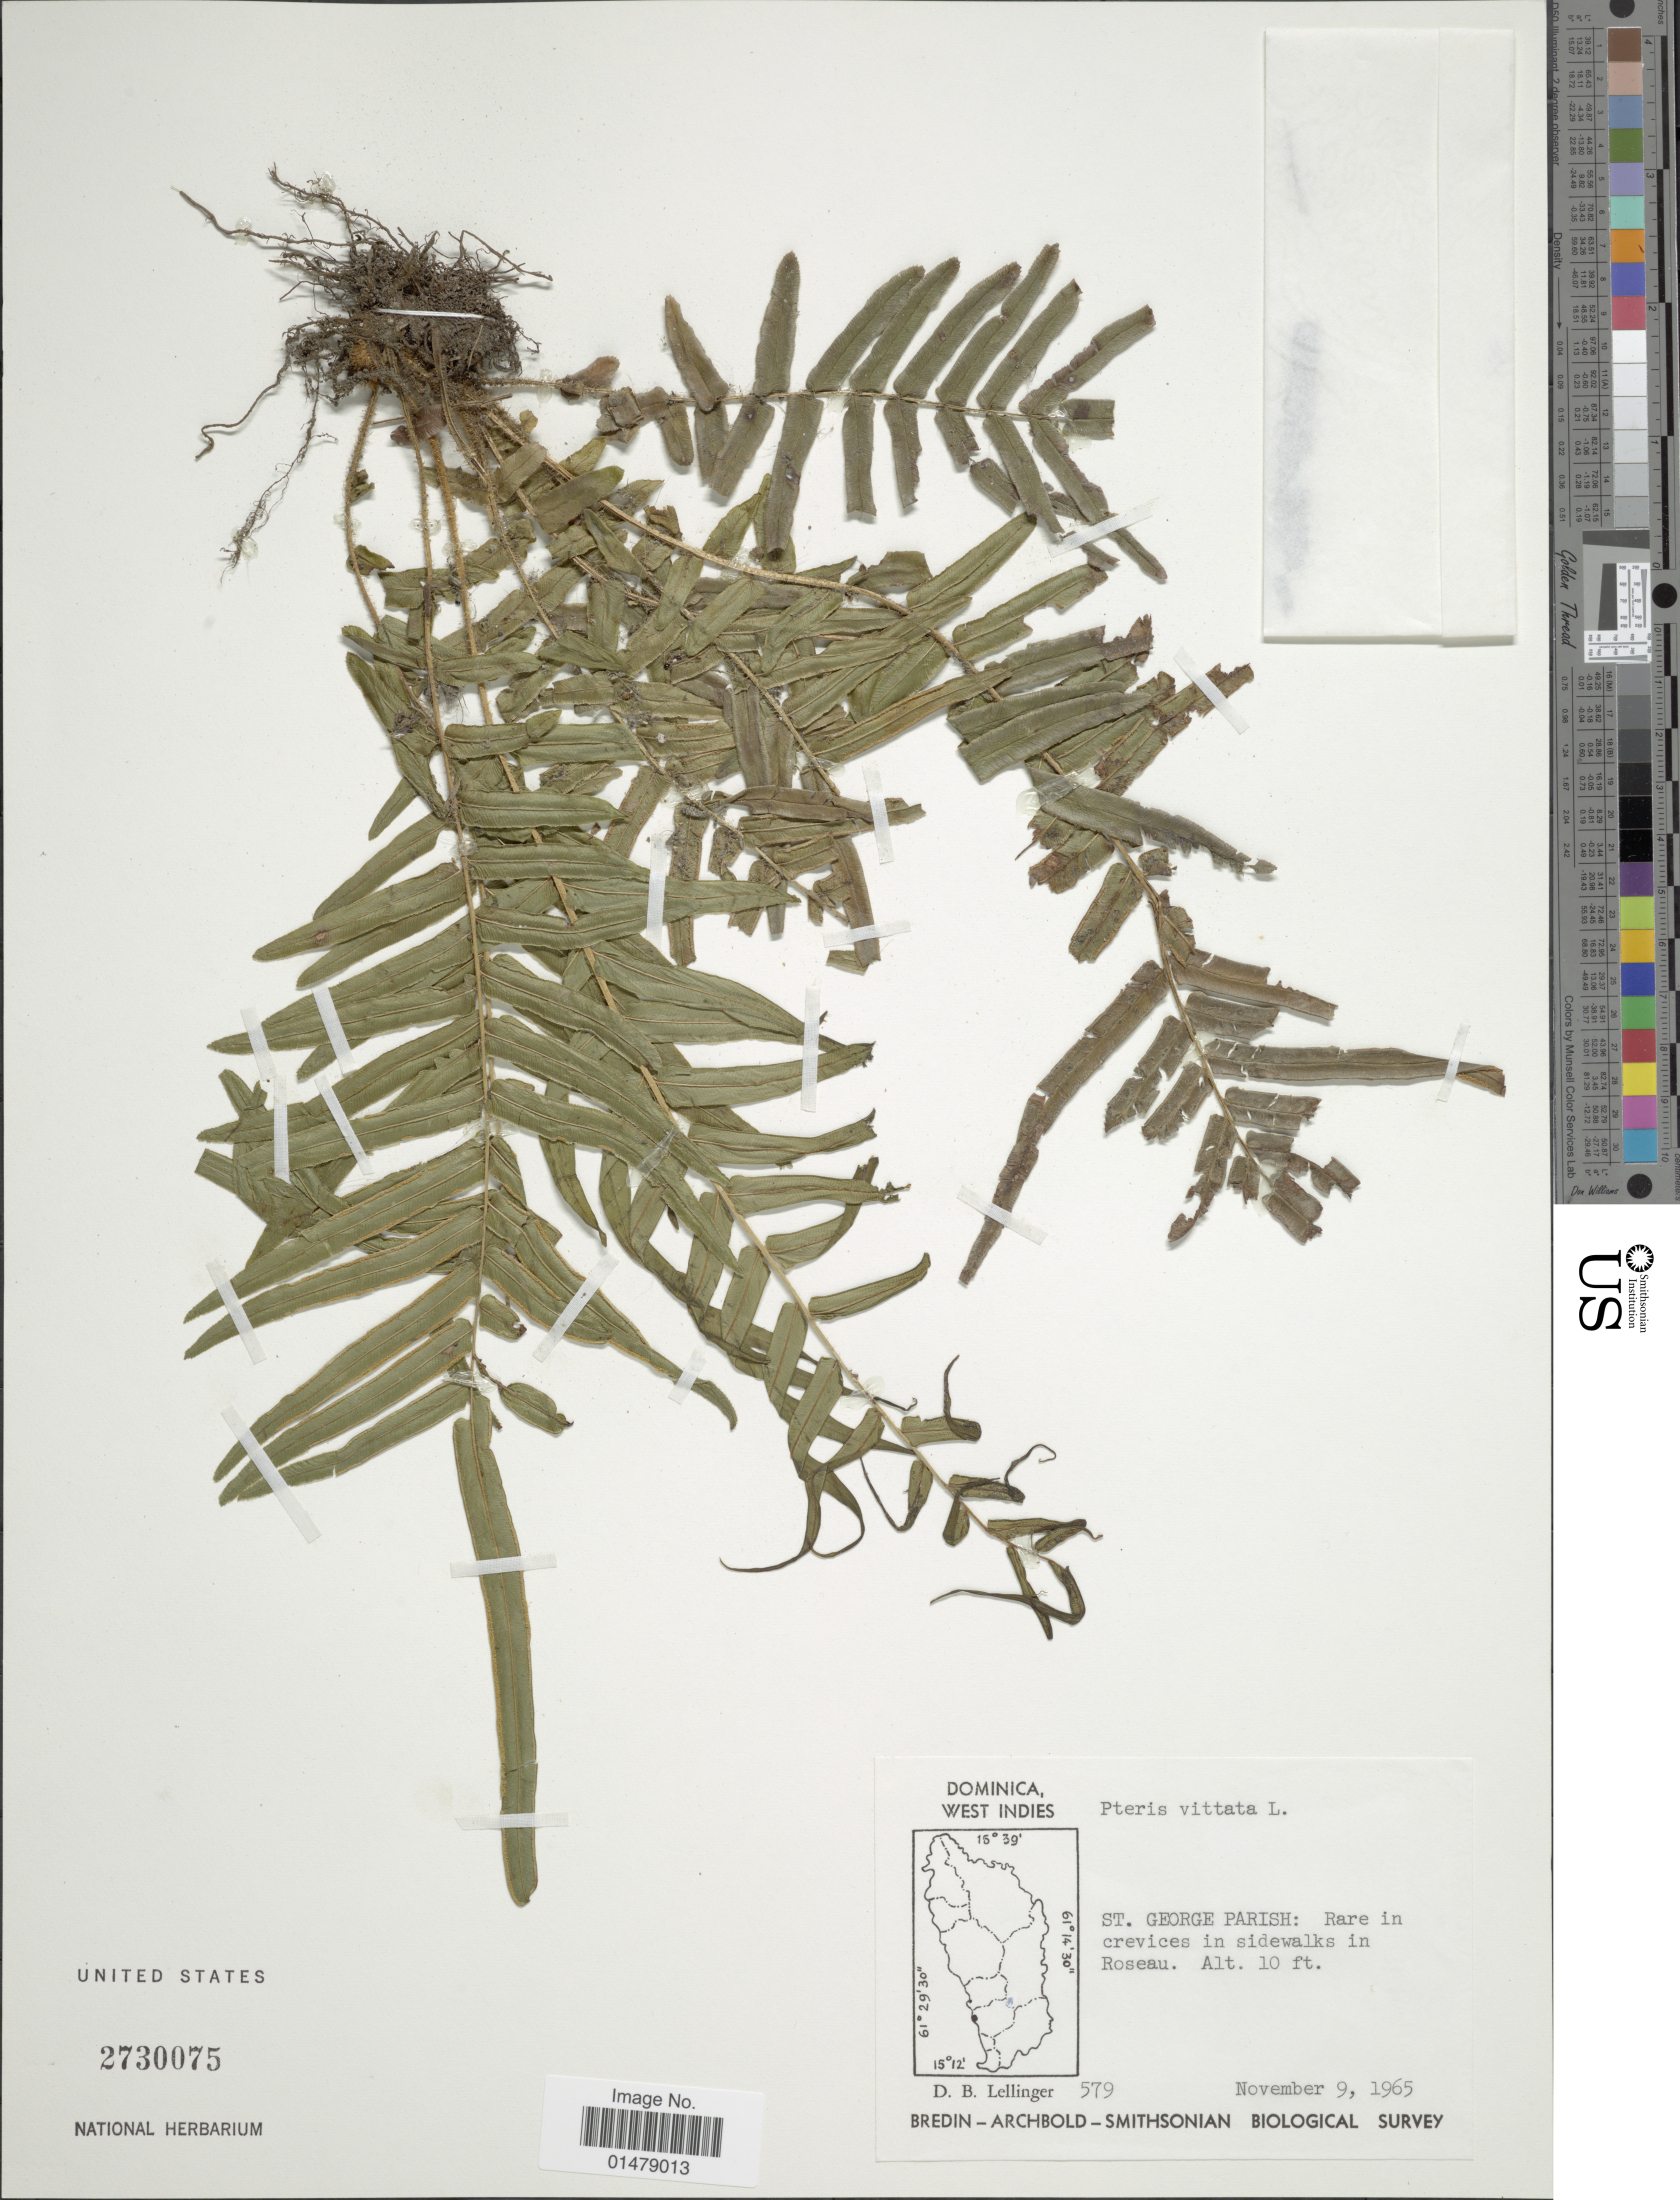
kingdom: Plantae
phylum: Tracheophyta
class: Polypodiopsida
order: Polypodiales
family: Pteridaceae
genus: Pteris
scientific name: Pteris vittata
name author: L.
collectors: D. B. Lellinger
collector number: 579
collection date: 1965-11-09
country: Dominica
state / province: St. George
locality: West Indies. St. George Parish: Rare in crevices in sidewalks in Roseau.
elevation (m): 3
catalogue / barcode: US 2730075